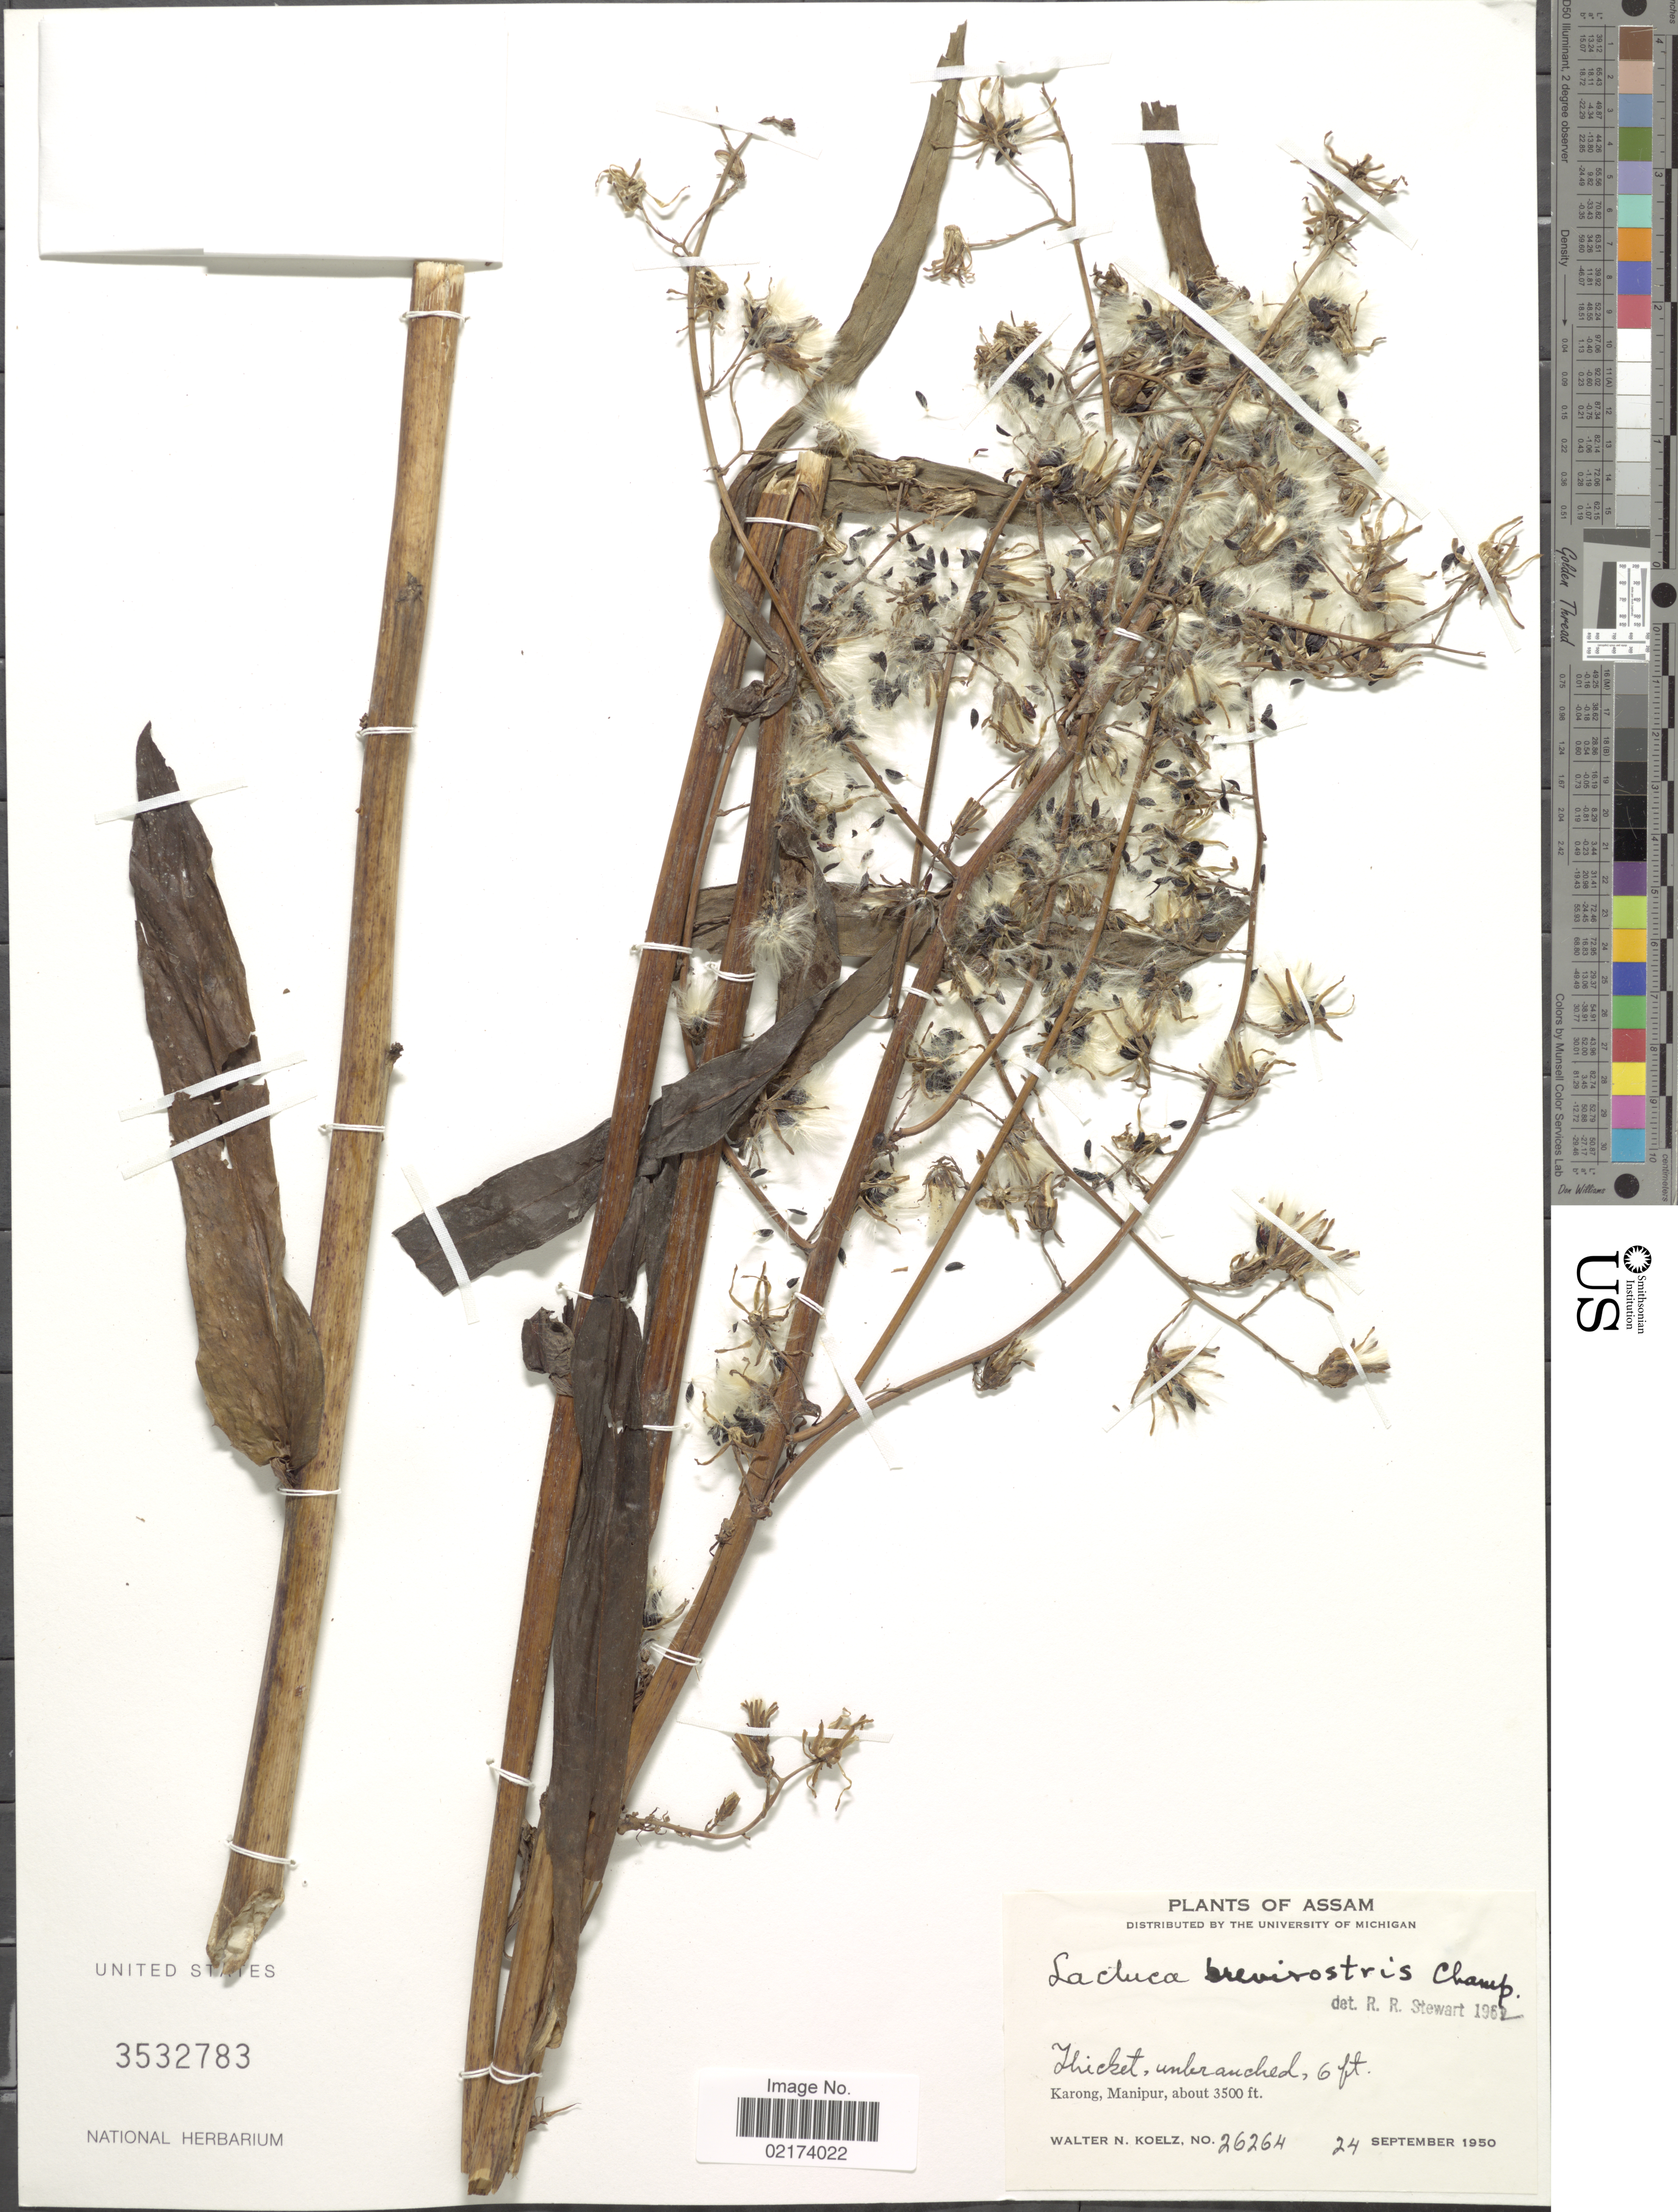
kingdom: Plantae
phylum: Tracheophyta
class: Magnoliopsida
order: Asterales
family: Asteraceae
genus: Lactuca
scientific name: Lactuca indica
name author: L.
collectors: W. N. Koelz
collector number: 26264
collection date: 1950-09-24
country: India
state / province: Manipur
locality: Karong, Manipur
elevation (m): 1067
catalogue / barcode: US 3532783